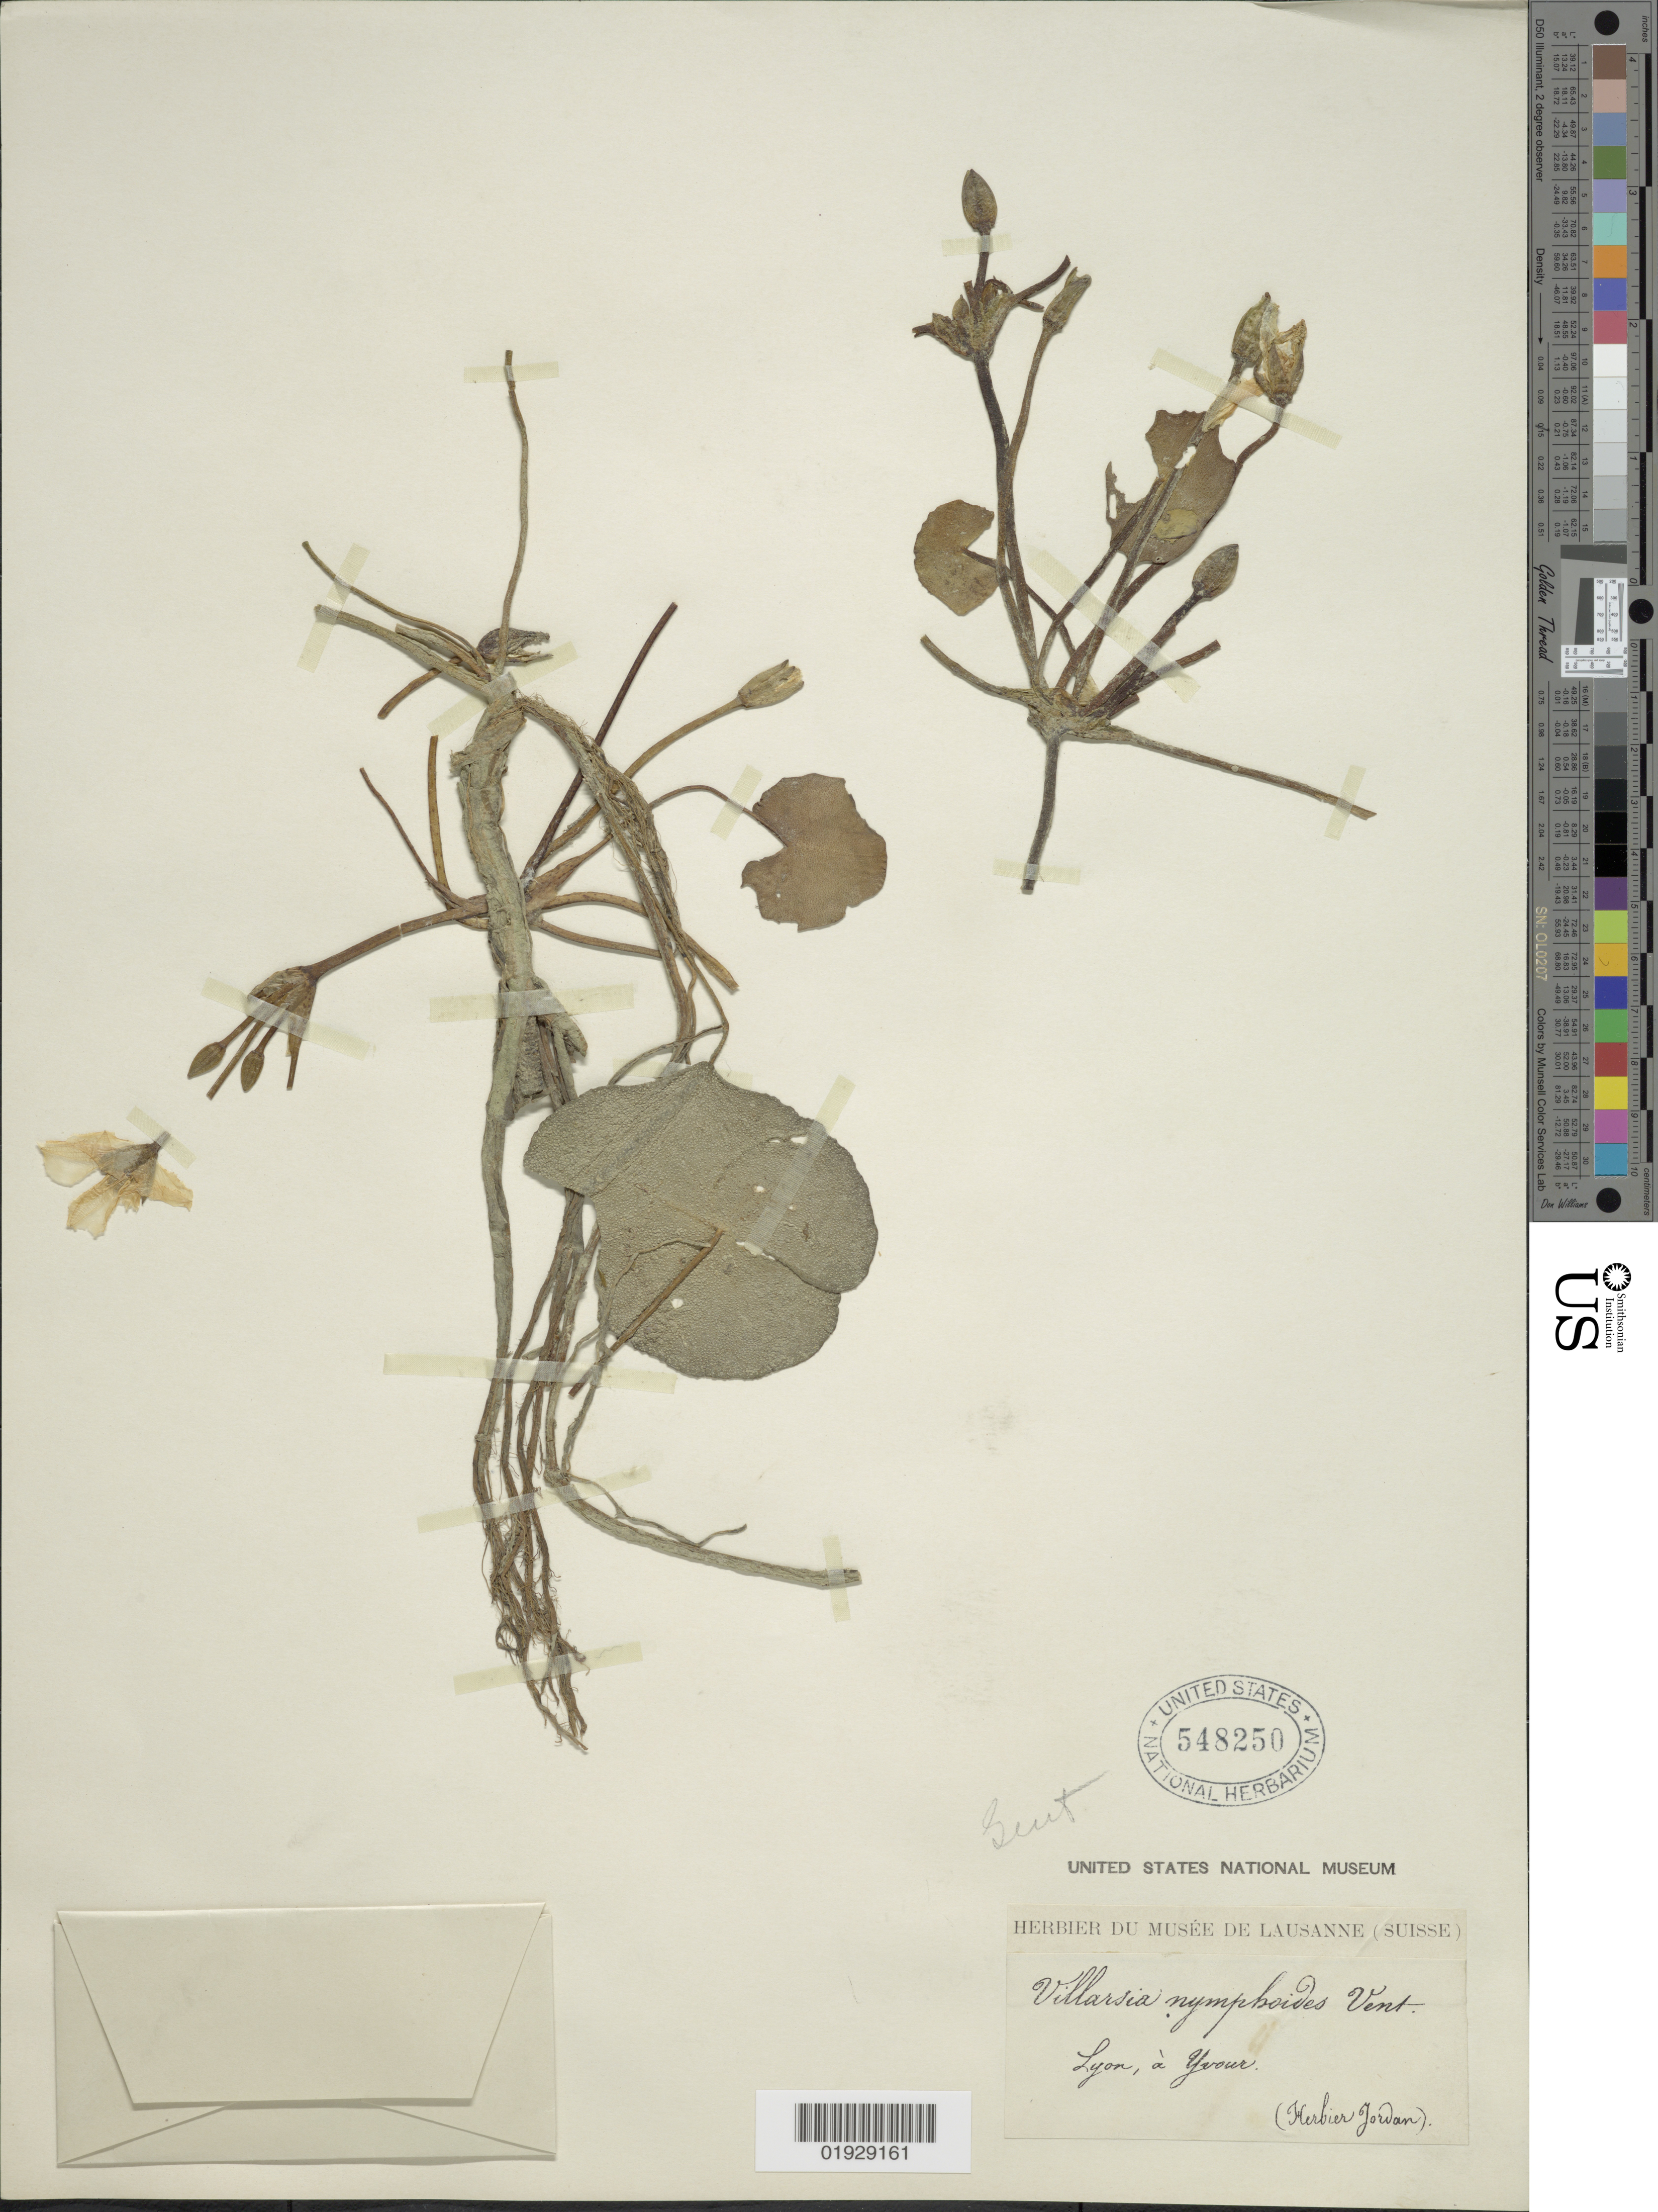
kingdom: Plantae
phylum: Tracheophyta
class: Magnoliopsida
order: Asterales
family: Menyanthaceae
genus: Nymphoides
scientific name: Nymphoides nymphaeoides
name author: (L.) Britton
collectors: ex herb. Jordan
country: France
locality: Lyon, à Yvour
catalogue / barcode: US 548250